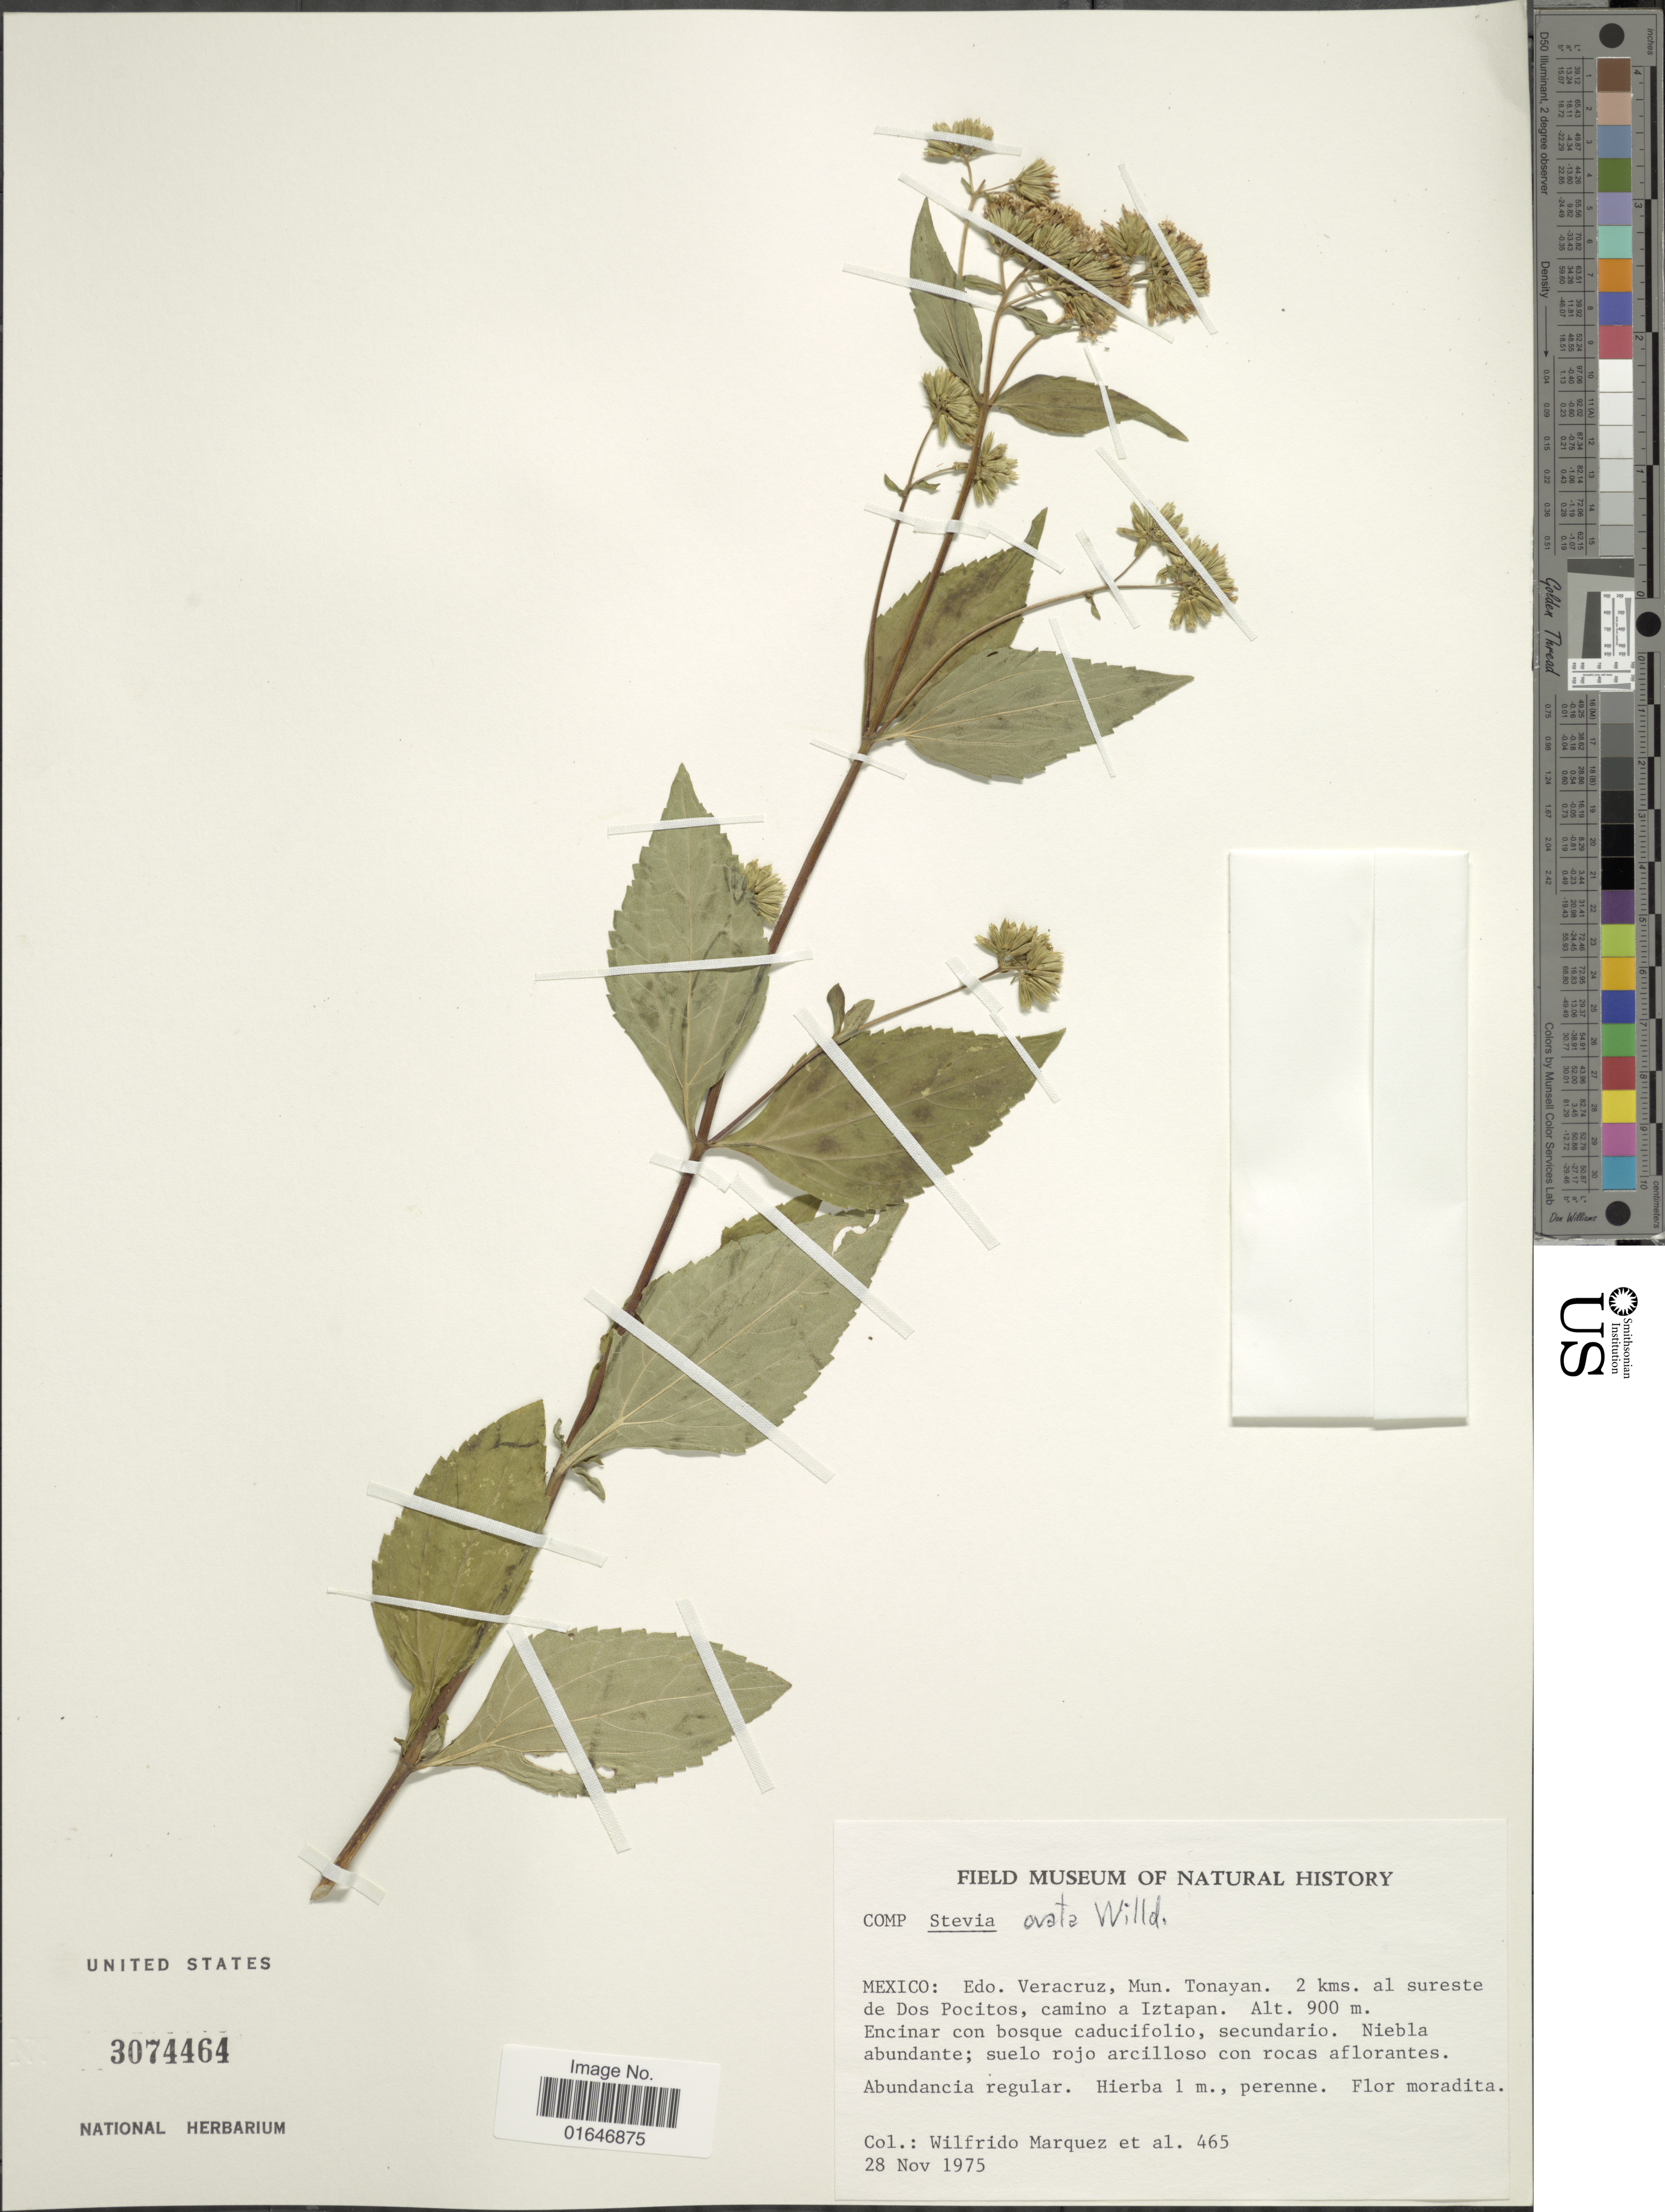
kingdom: Plantae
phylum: Tracheophyta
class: Magnoliopsida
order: Asterales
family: Asteraceae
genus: Stevia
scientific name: Stevia ovata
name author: Willd.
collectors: W. Marquez & et al.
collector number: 465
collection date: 1975-11-28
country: Mexico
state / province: Veracruz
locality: Edo. Veracruz, Mun. Tonayan, 2 kms. al sureste de Dos Pocitos, camino a Iztapan.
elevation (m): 900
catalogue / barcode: US 3074464